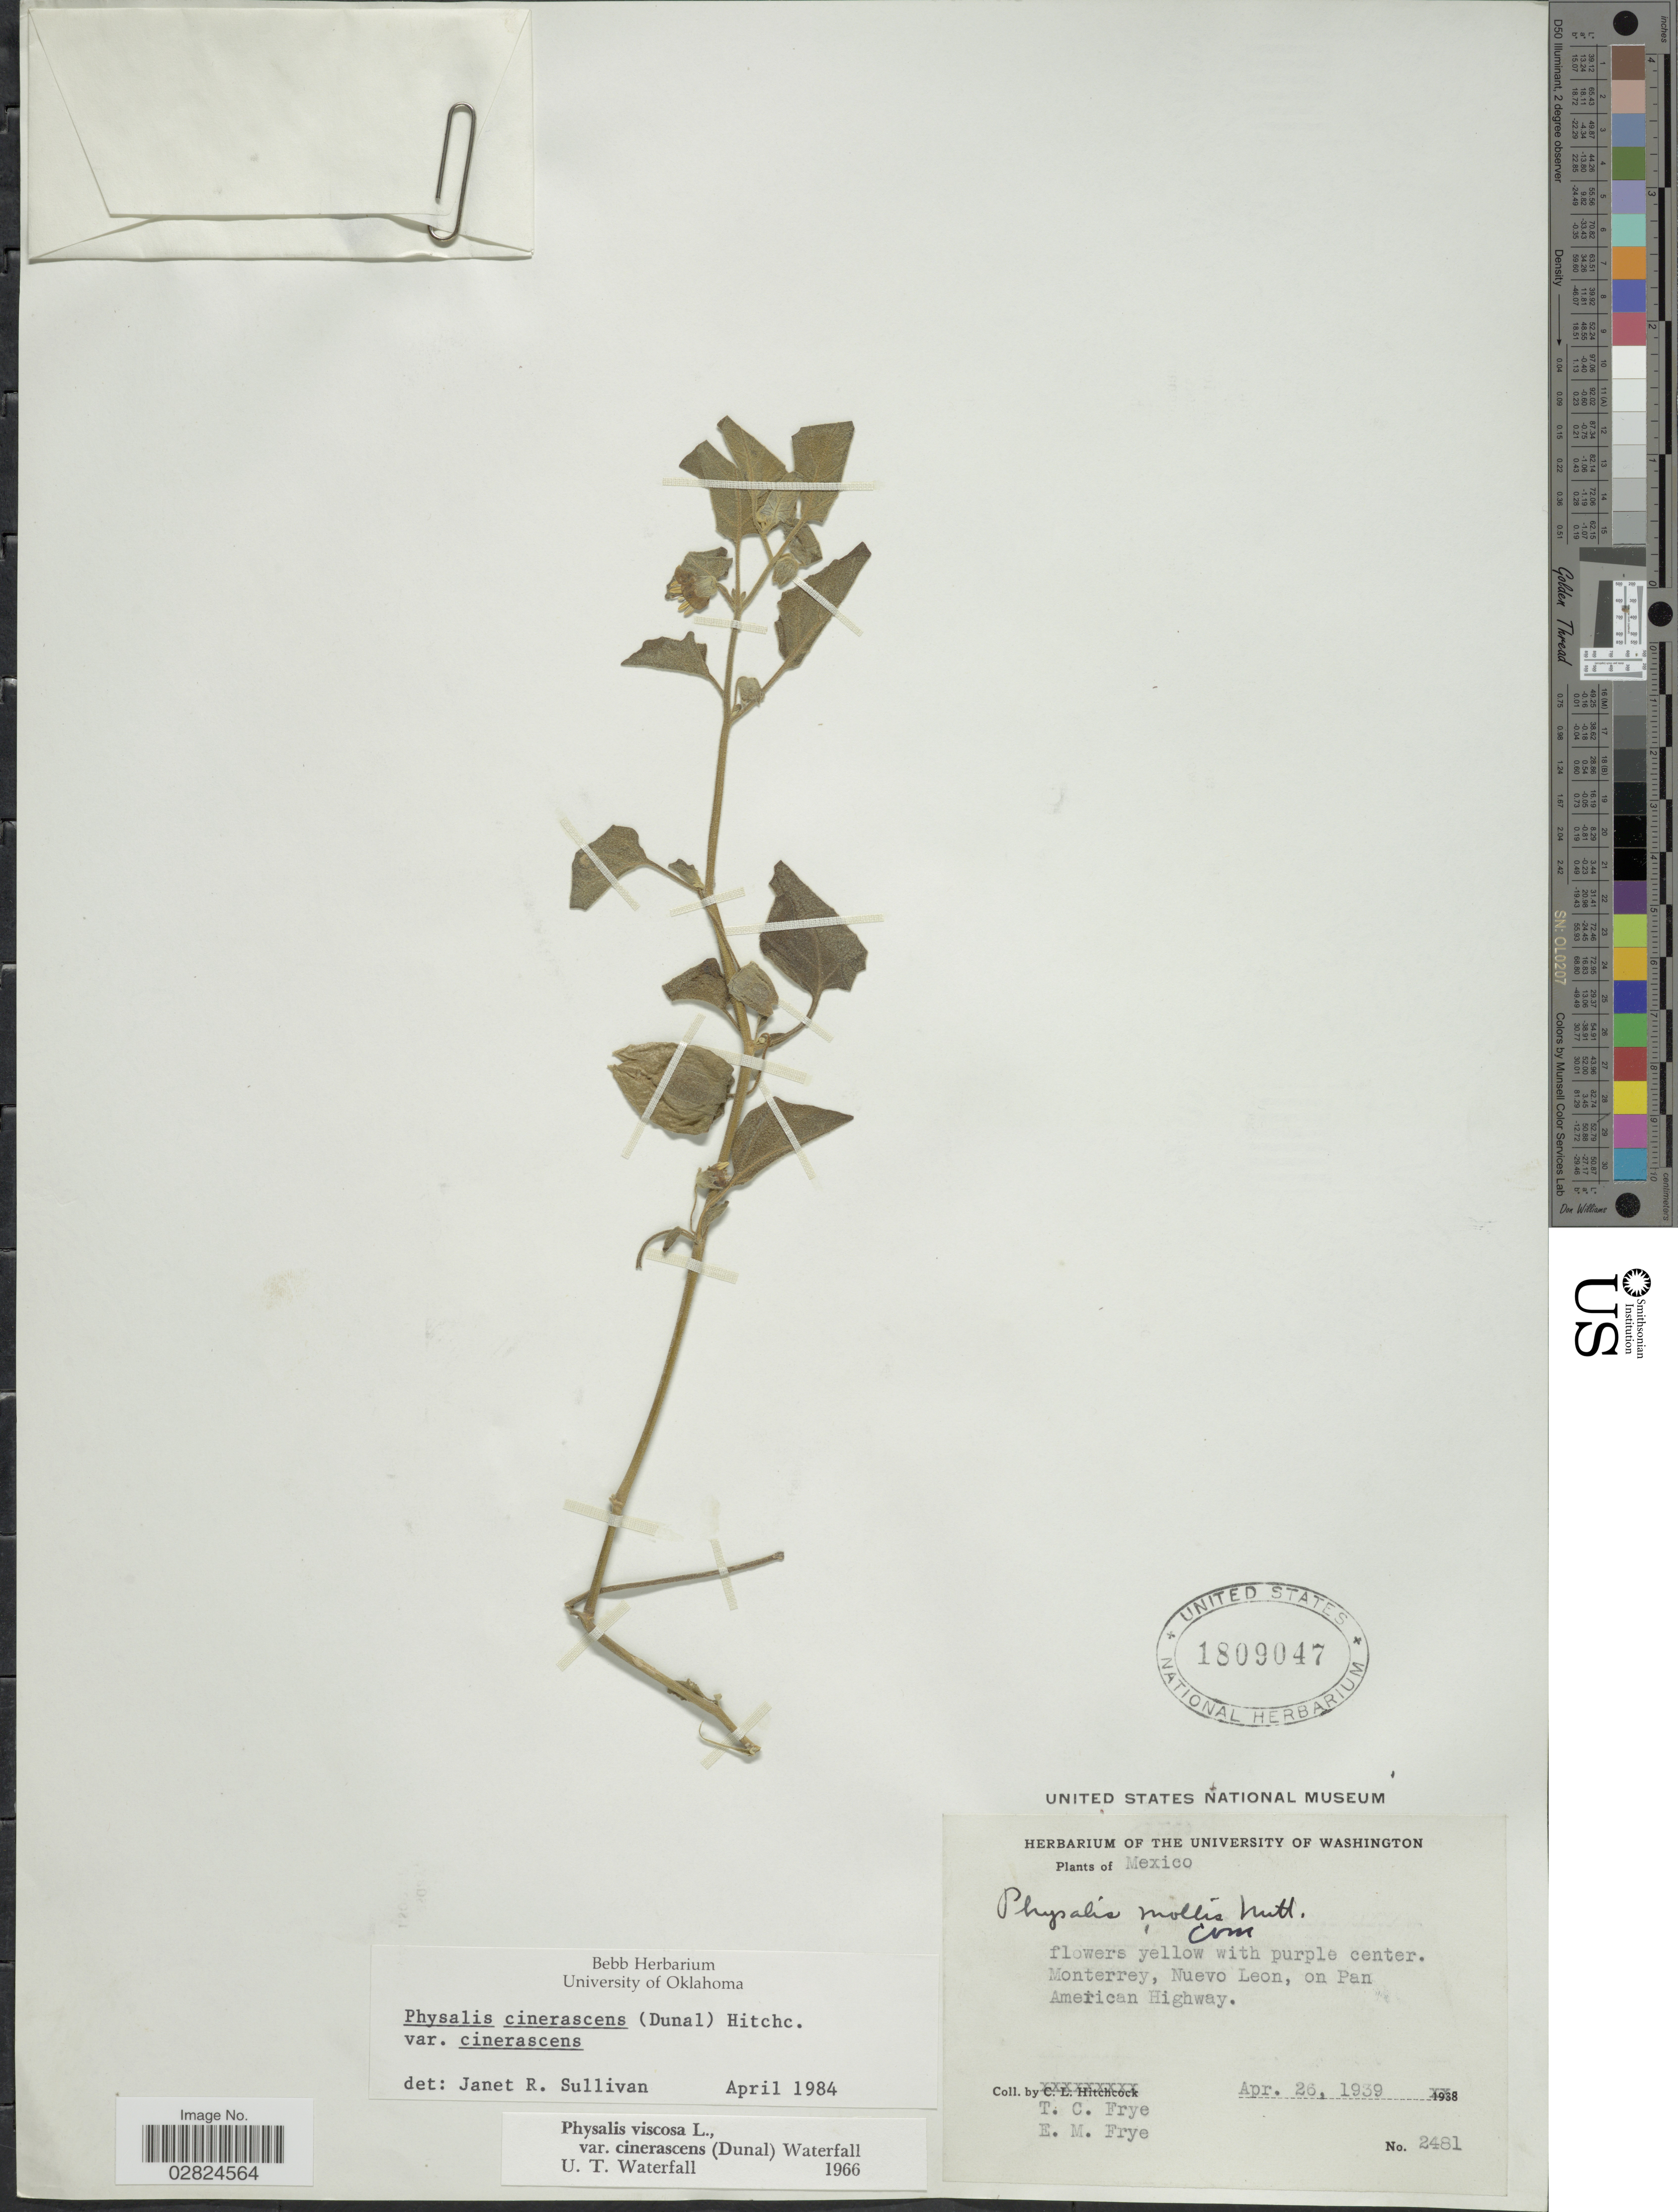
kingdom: Plantae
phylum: Tracheophyta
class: Magnoliopsida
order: Solanales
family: Solanaceae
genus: Physalis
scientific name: Physalis cinerascens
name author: (Dunal) Hitchc.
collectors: T. C. Frye & E. Frye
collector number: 2481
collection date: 1939-04-26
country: Mexico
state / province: Nuevo León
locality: Monterrey, on Pan American Highway.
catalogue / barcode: US 1809047